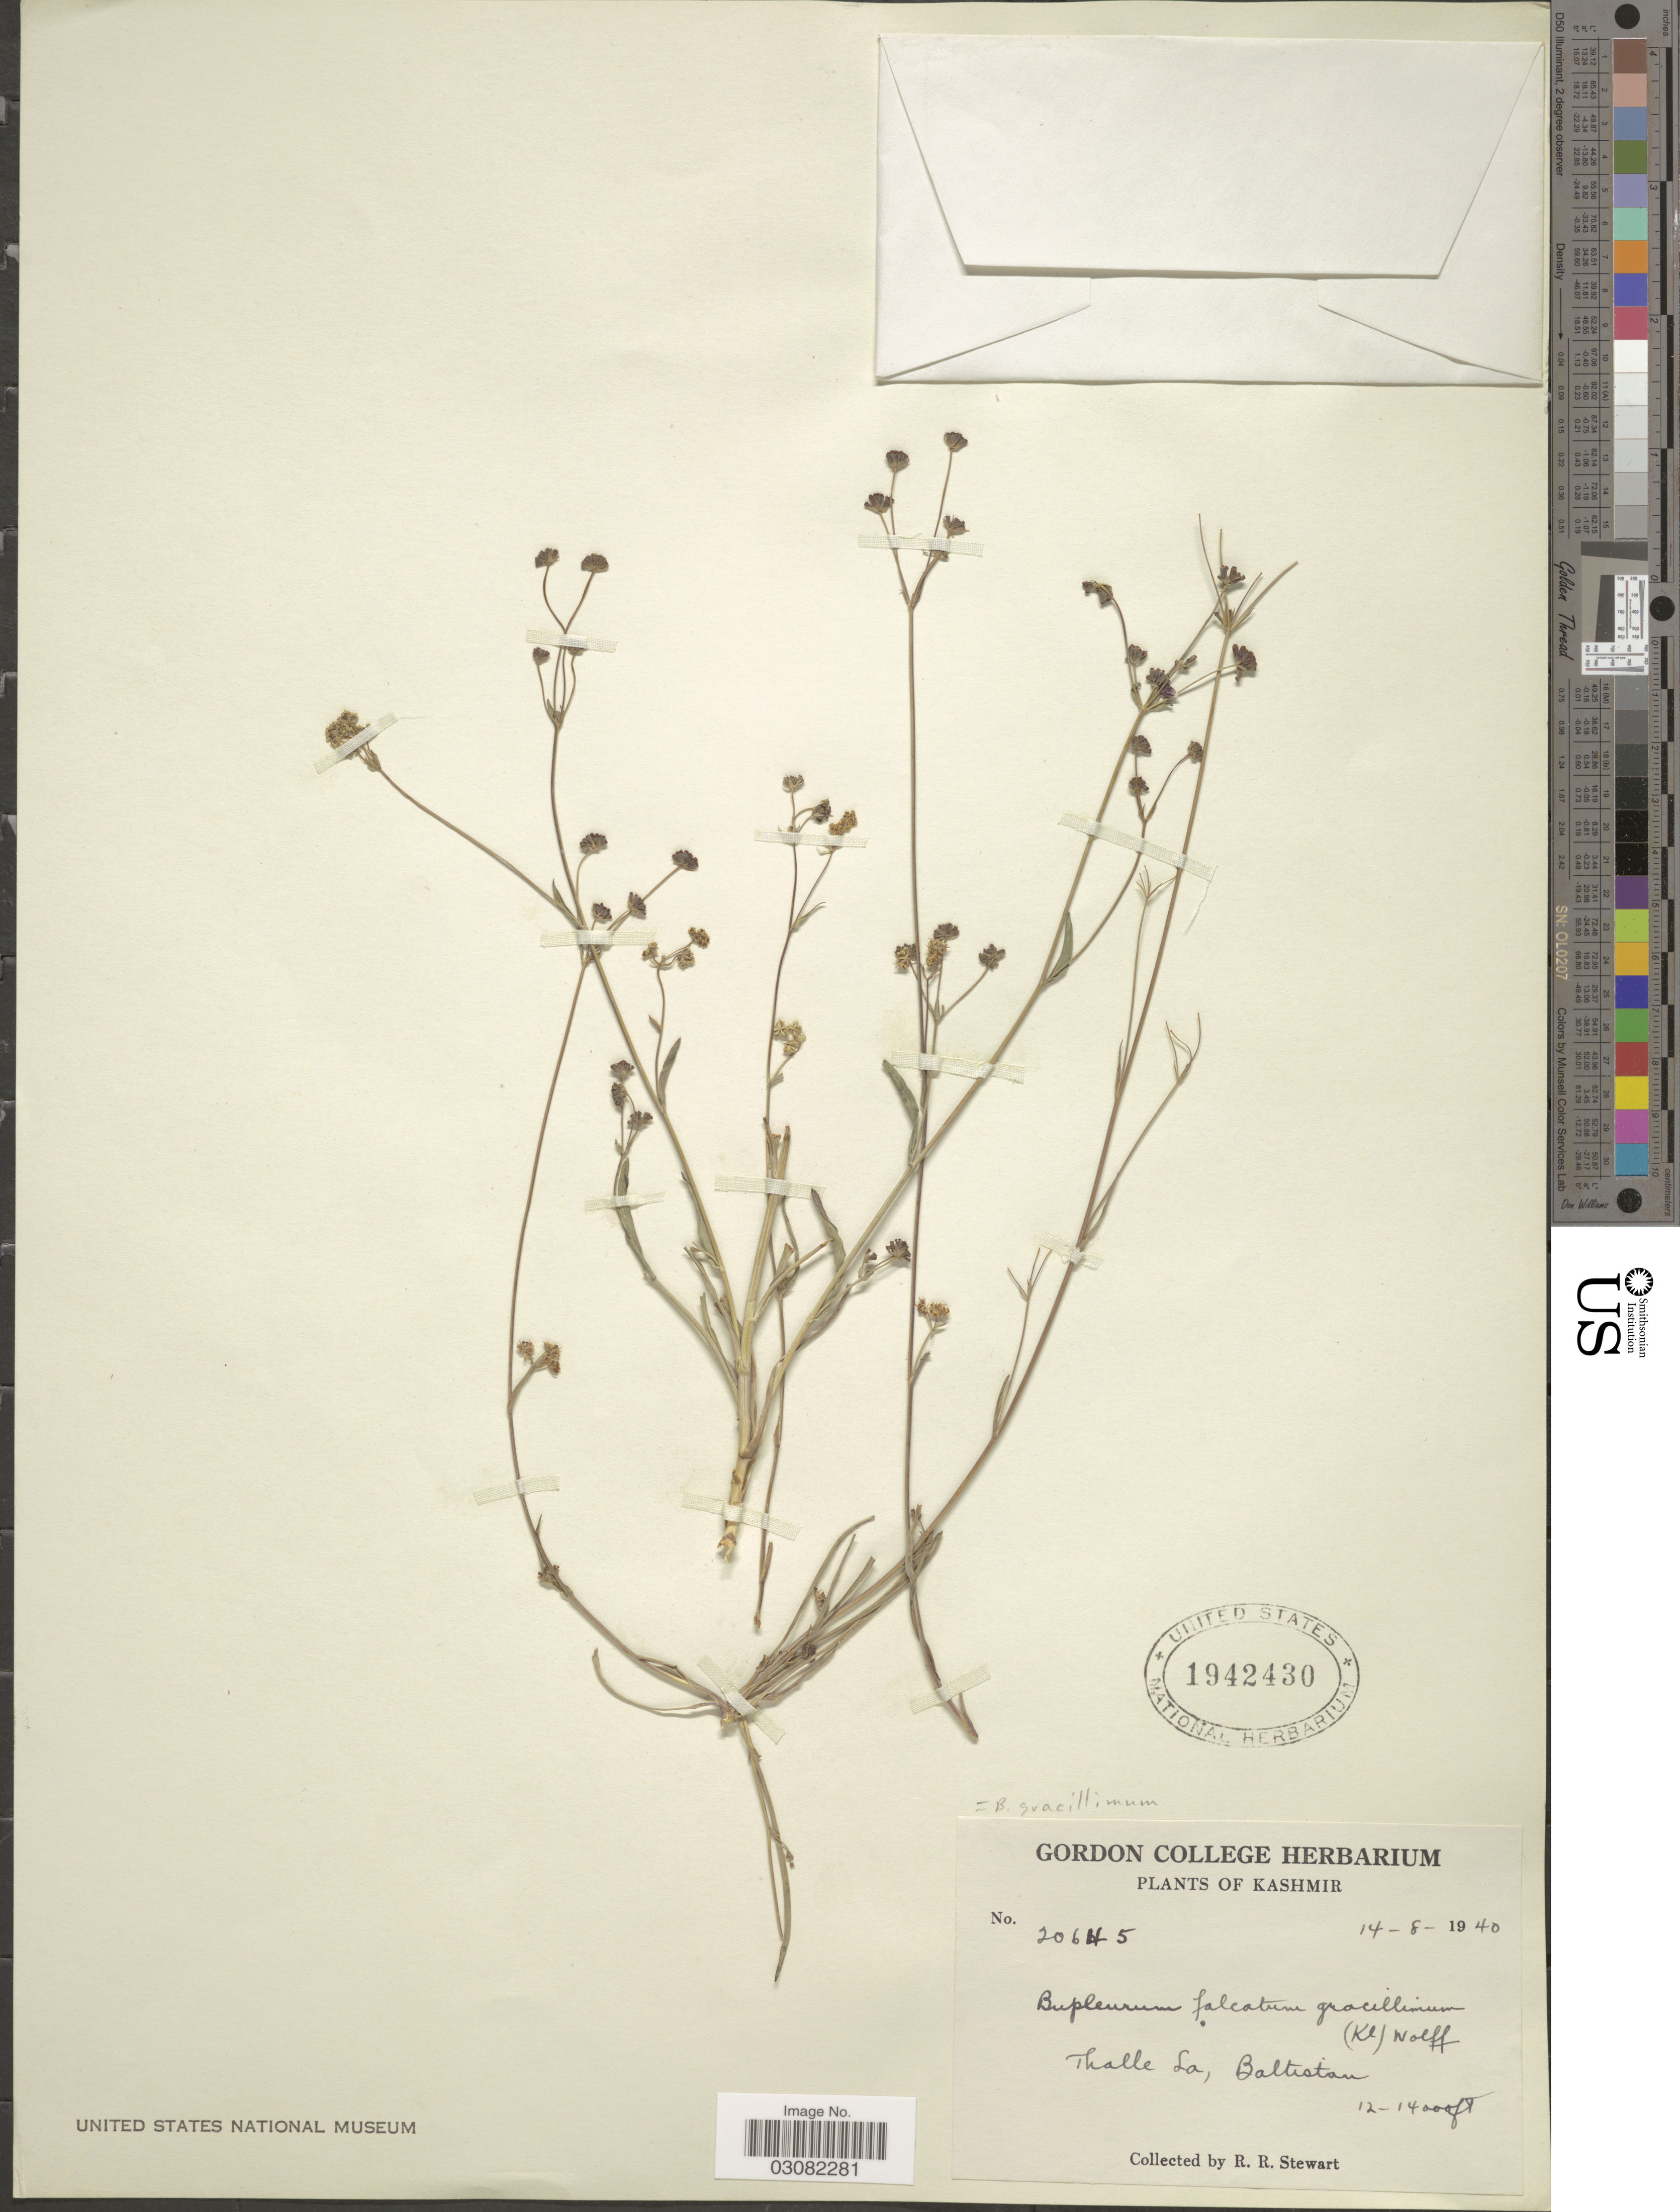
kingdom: Plantae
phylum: Tracheophyta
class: Magnoliopsida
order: Apiales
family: Apiaceae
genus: Bupleurum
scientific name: Bupleurum gracillimum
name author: Klotzsch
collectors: R. Stewart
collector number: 20645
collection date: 1940-08-14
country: India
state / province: Jammu and Kashmir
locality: Kashmir. Thalle La, Balistan.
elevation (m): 3658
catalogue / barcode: US 1942430